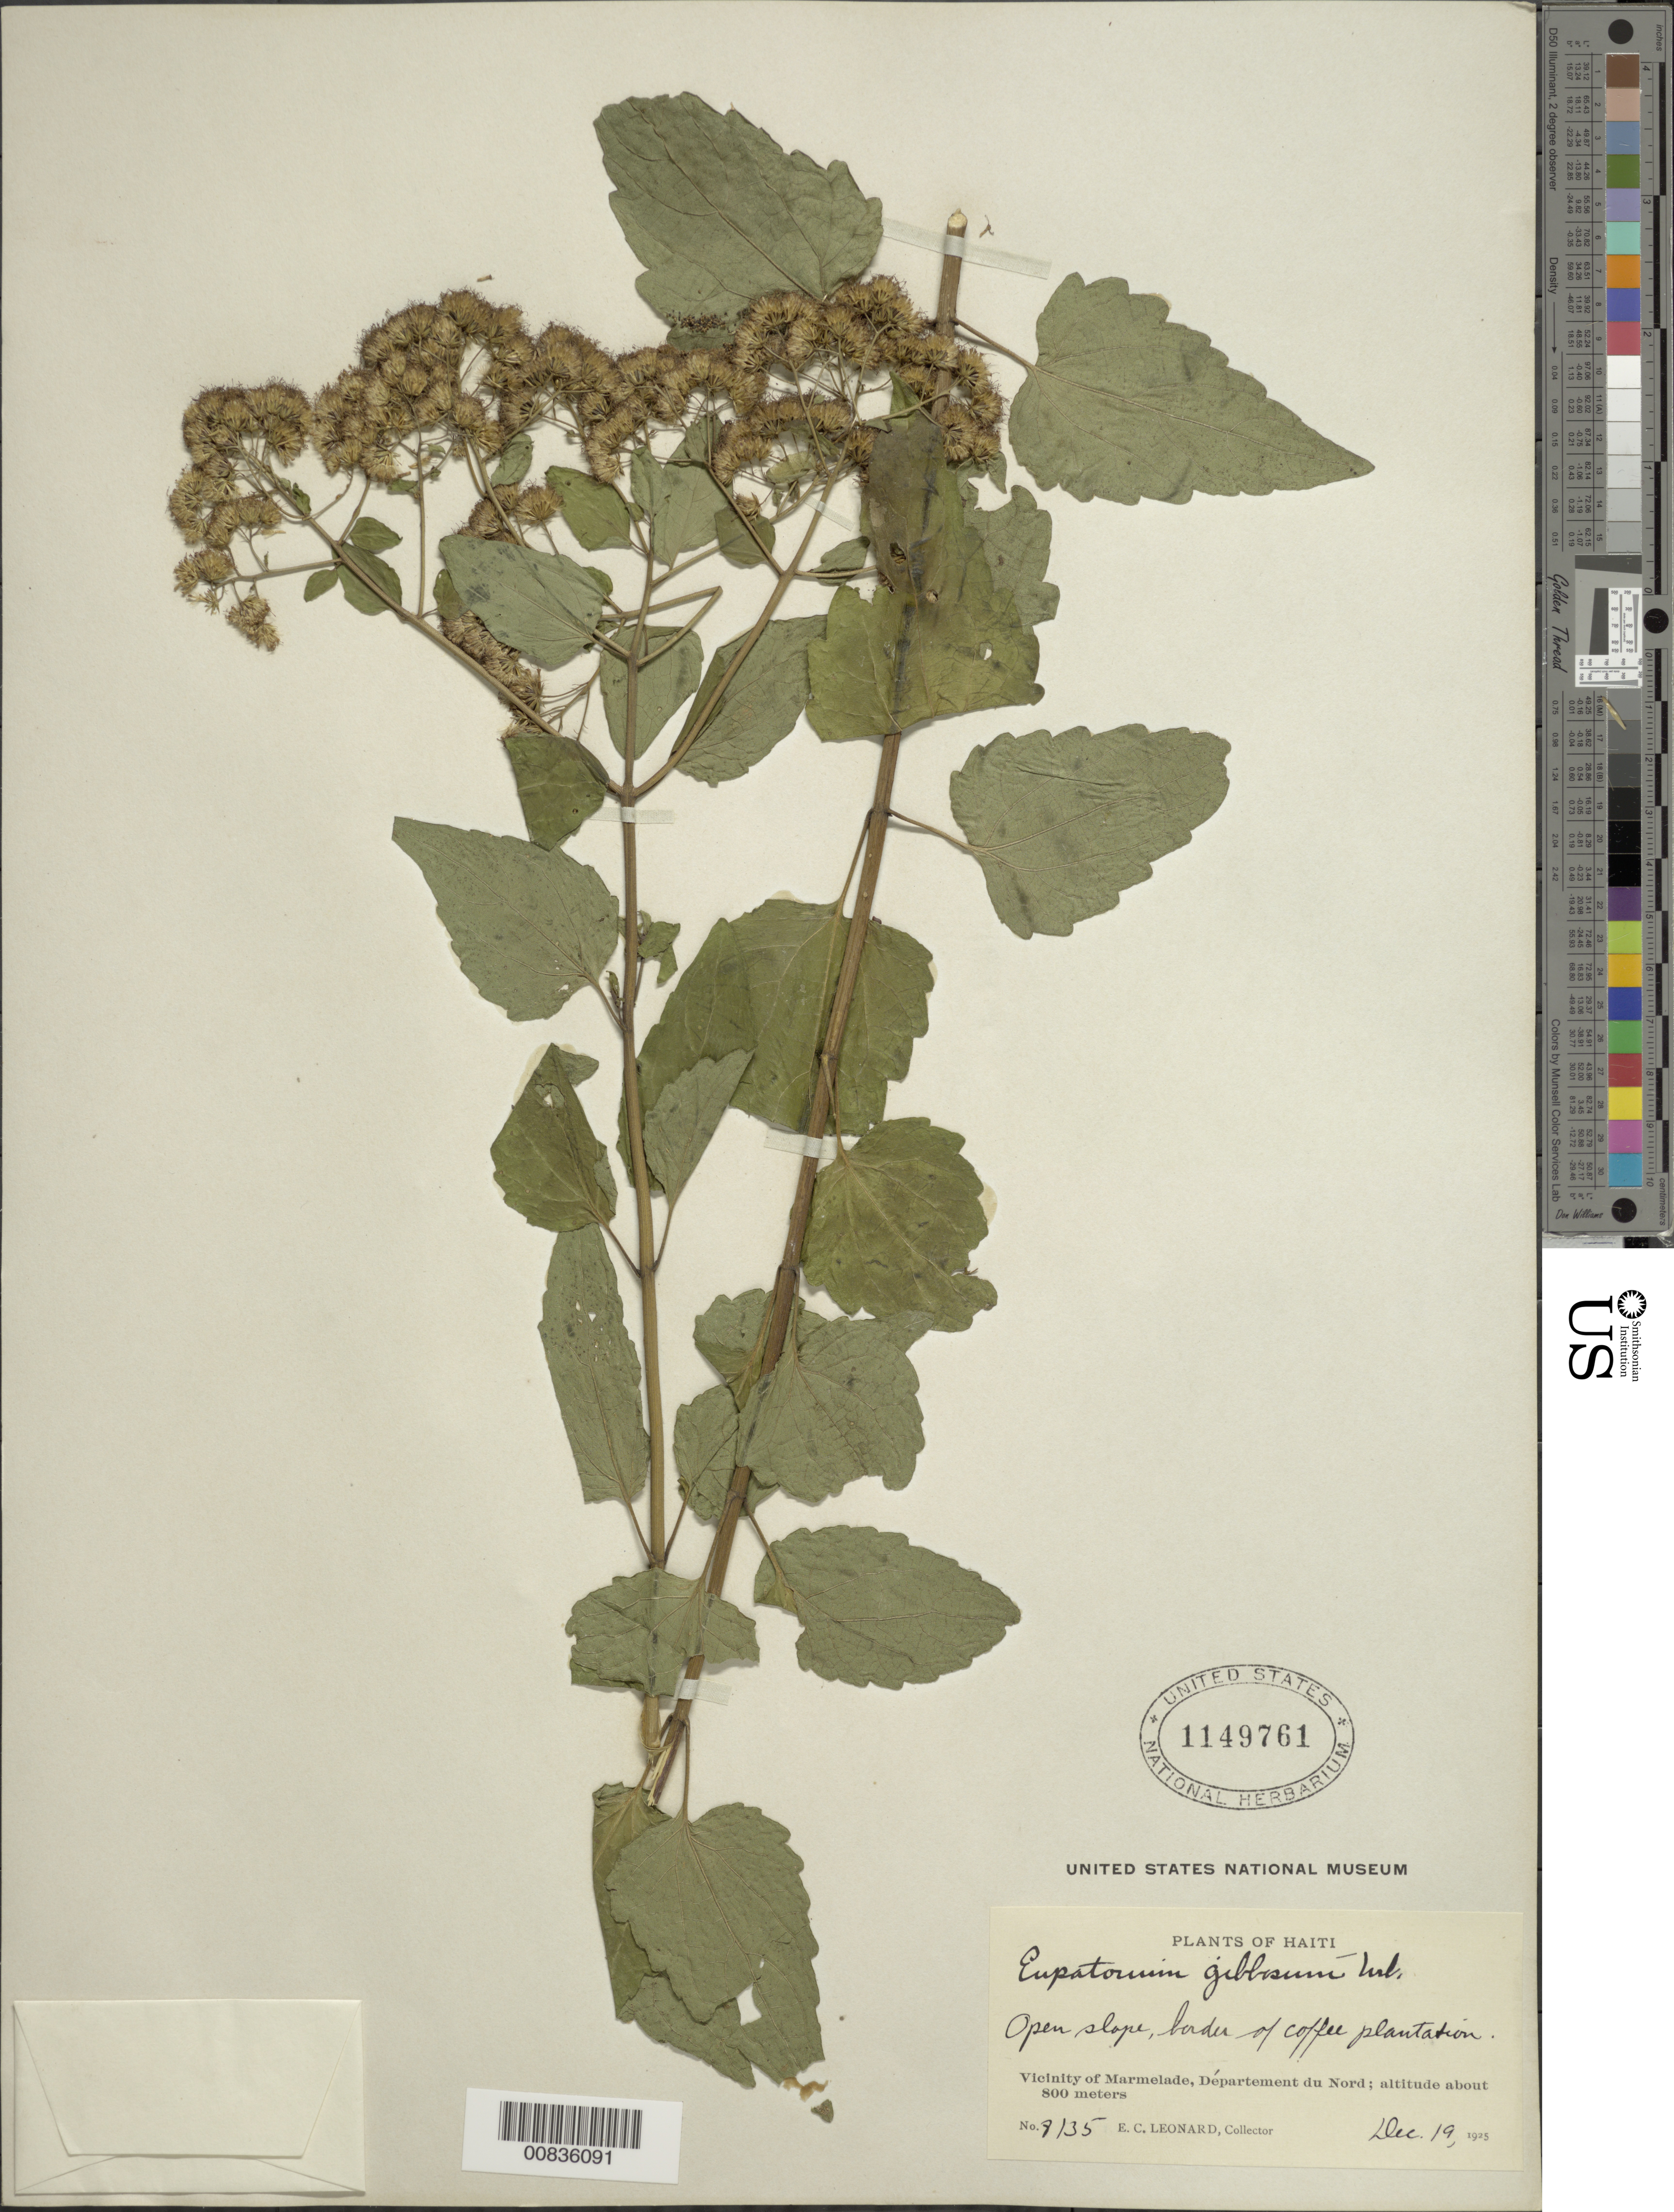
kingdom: Plantae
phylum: Tracheophyta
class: Magnoliopsida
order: Asterales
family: Asteraceae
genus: Koanophyllon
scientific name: Koanophyllon gibbosum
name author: (Urb.) R.M. King & H. Rob.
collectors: E. C. Leonard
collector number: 8135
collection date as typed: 19 Dec 1925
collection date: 1925-12-19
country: Haiti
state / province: Nord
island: Hispaniola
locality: Vicinity of Marmelade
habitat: Open slope, border of coffee plantation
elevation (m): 800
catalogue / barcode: US 1149761